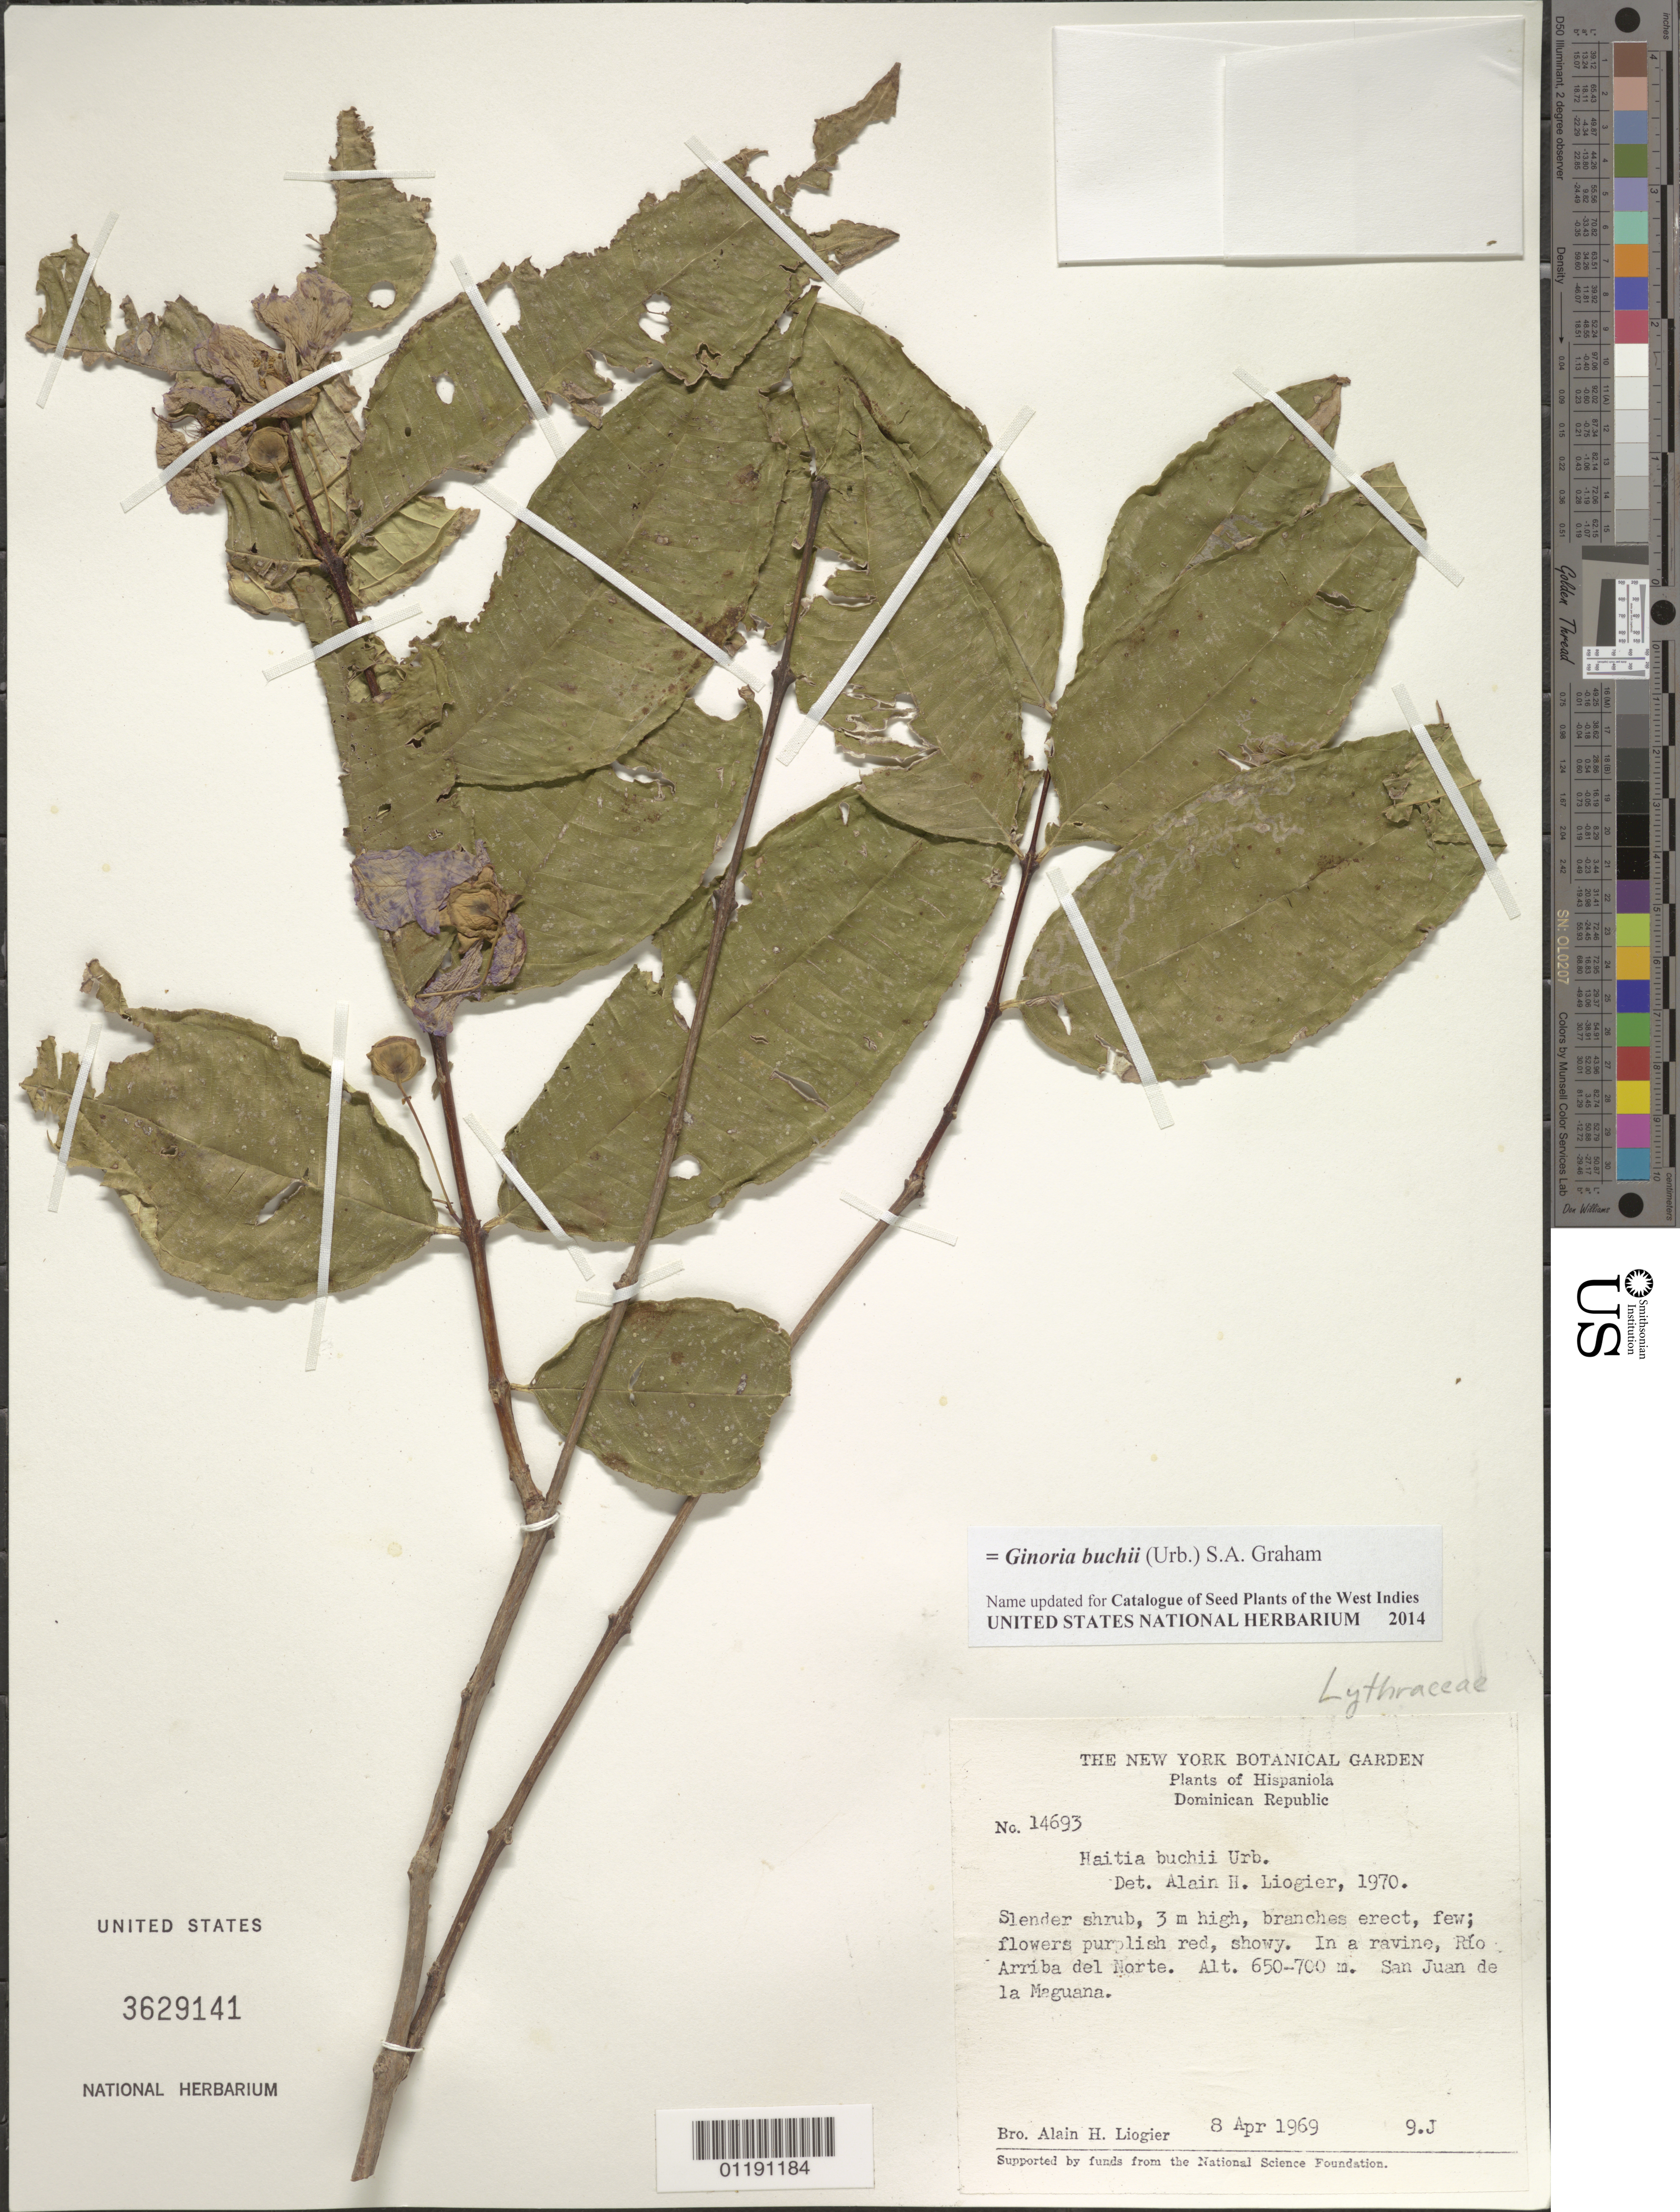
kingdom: Plantae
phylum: Tracheophyta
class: Magnoliopsida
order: Myrtales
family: Lythraceae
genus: Ginoria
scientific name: Ginoria buchii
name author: (Urb.) S.A. Graham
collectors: A. H. Liogier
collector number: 14693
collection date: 1969-04-08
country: Dominican Republic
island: Hispaniola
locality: In a ravine, Río Arriba del Norte. San Juan de la Maguana.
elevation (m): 650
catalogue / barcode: US 3629141